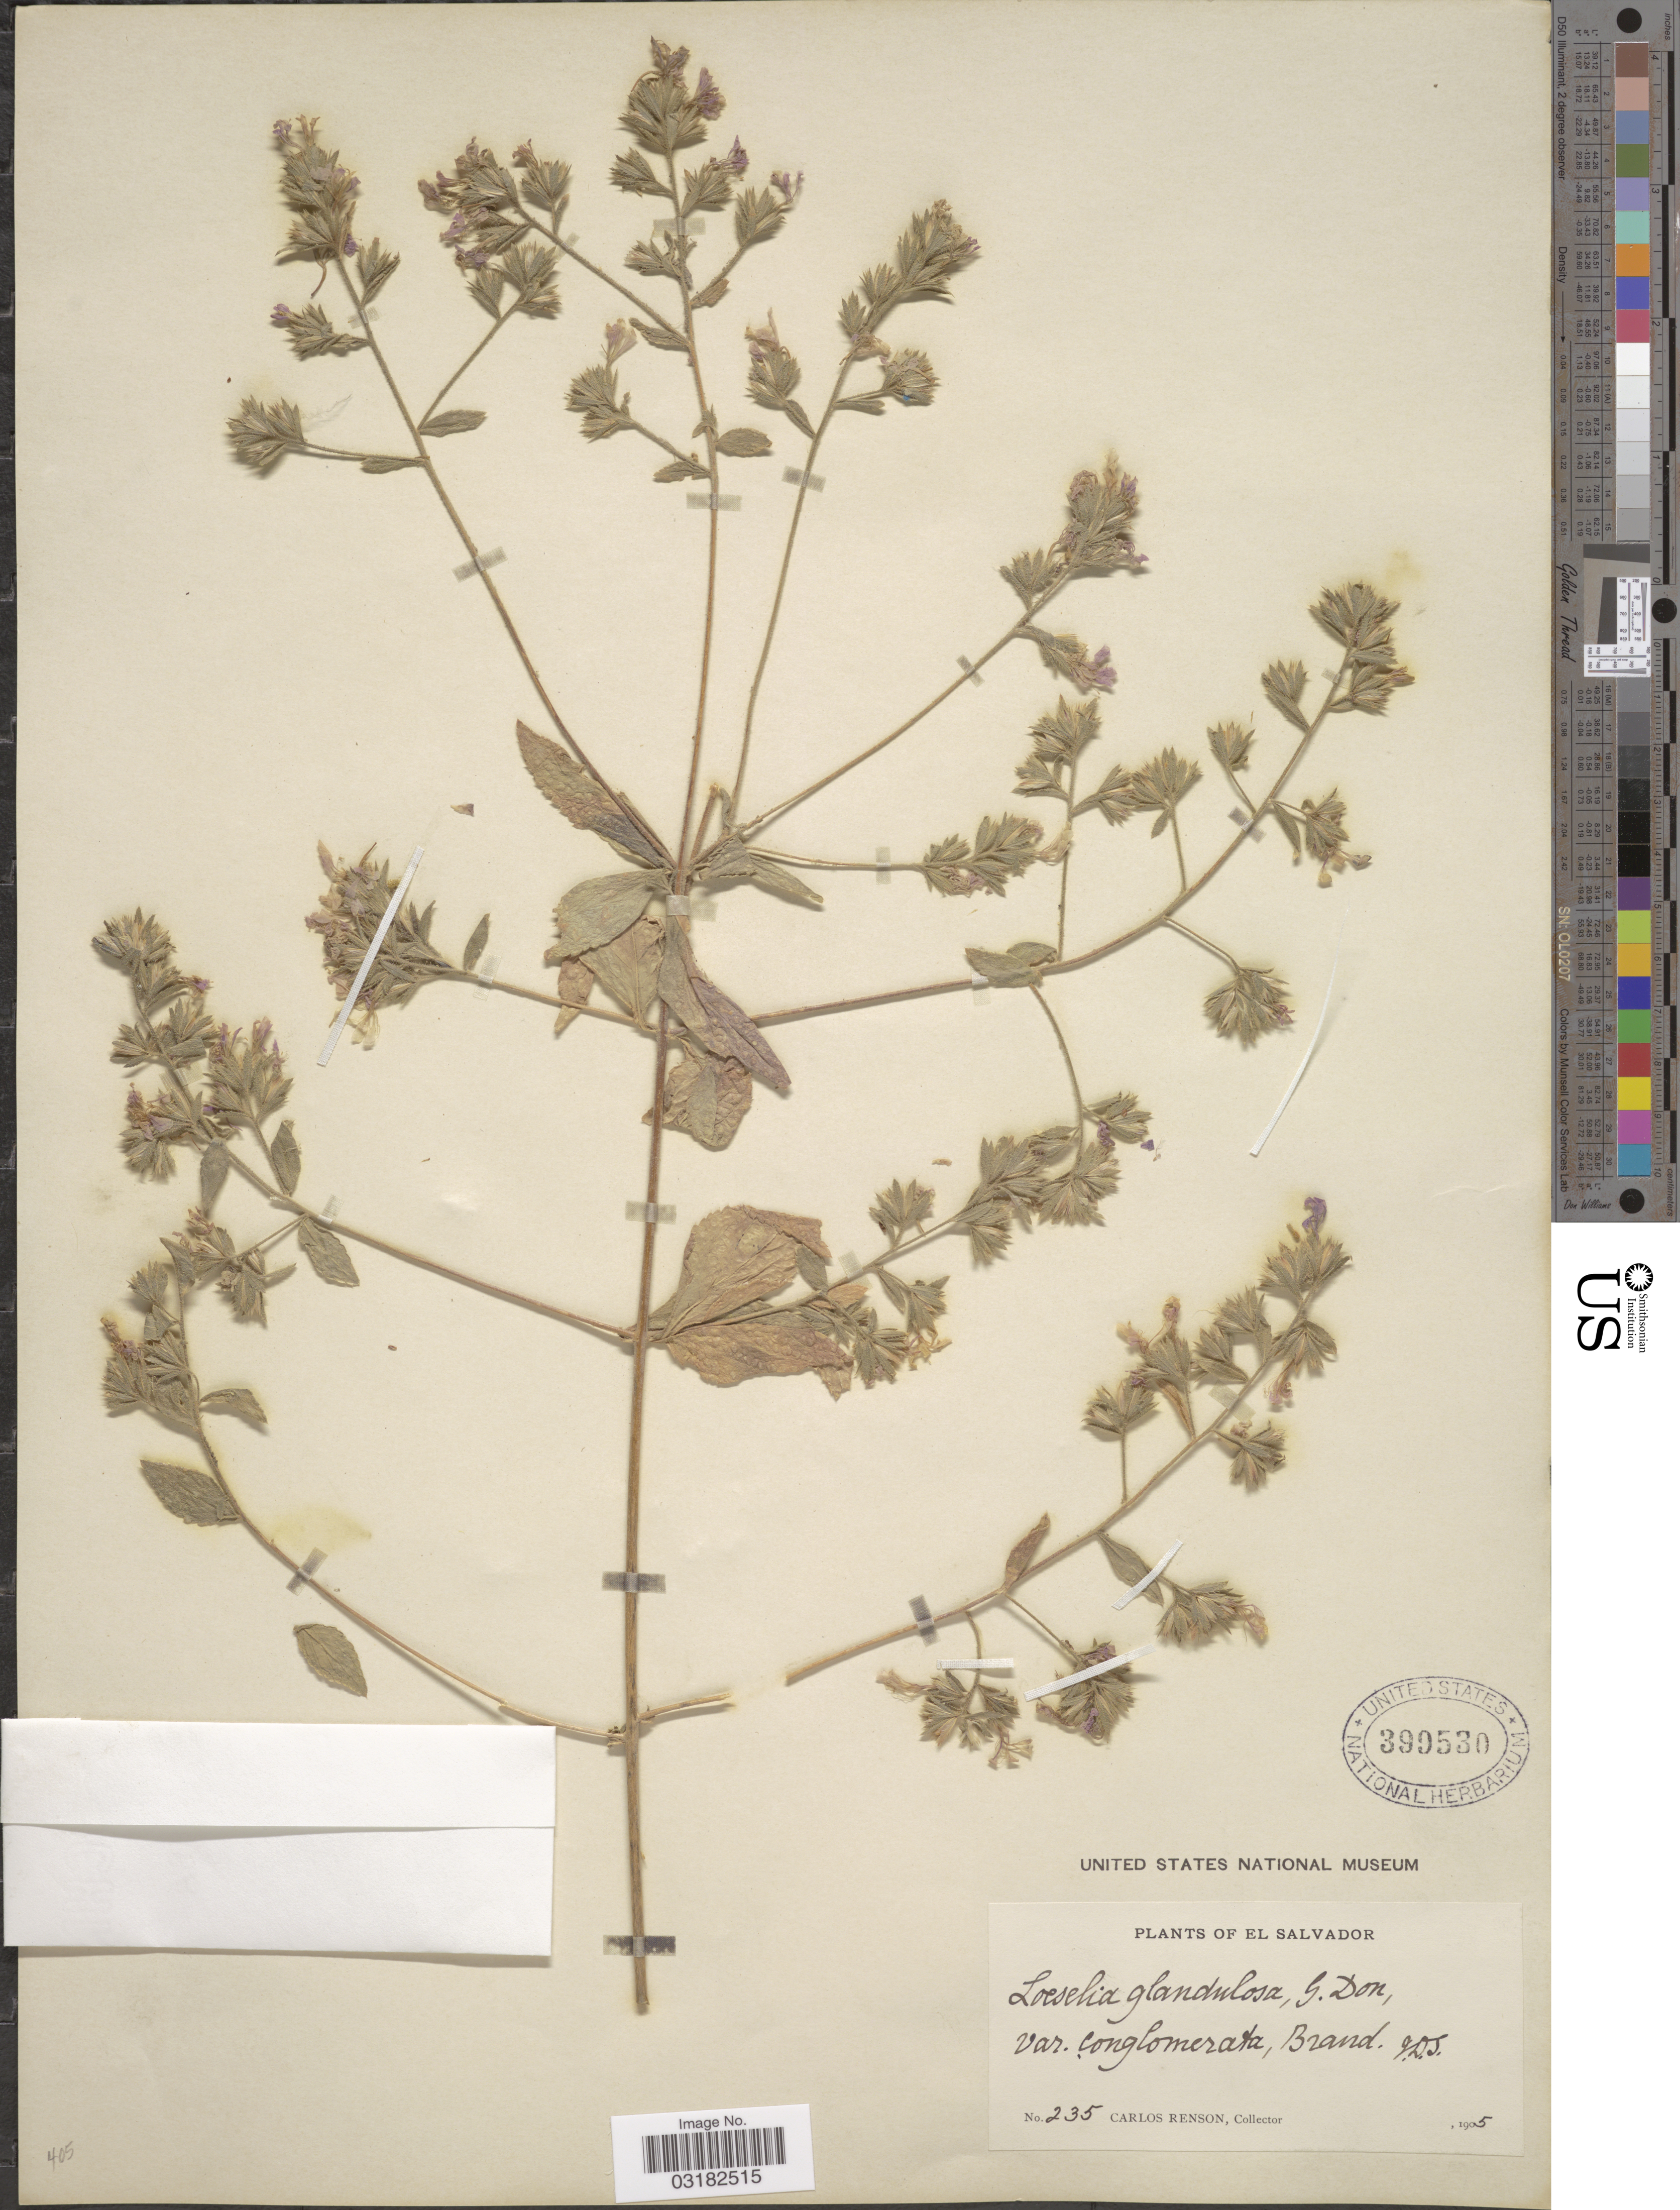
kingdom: Plantae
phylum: Tracheophyta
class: Magnoliopsida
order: Ericales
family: Polemoniaceae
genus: Loeselia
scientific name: Loeselia glandulosa subsp. conglomerata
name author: (Kunth) Brand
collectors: C. Renson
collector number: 235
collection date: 1905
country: El Salvador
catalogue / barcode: US 399530